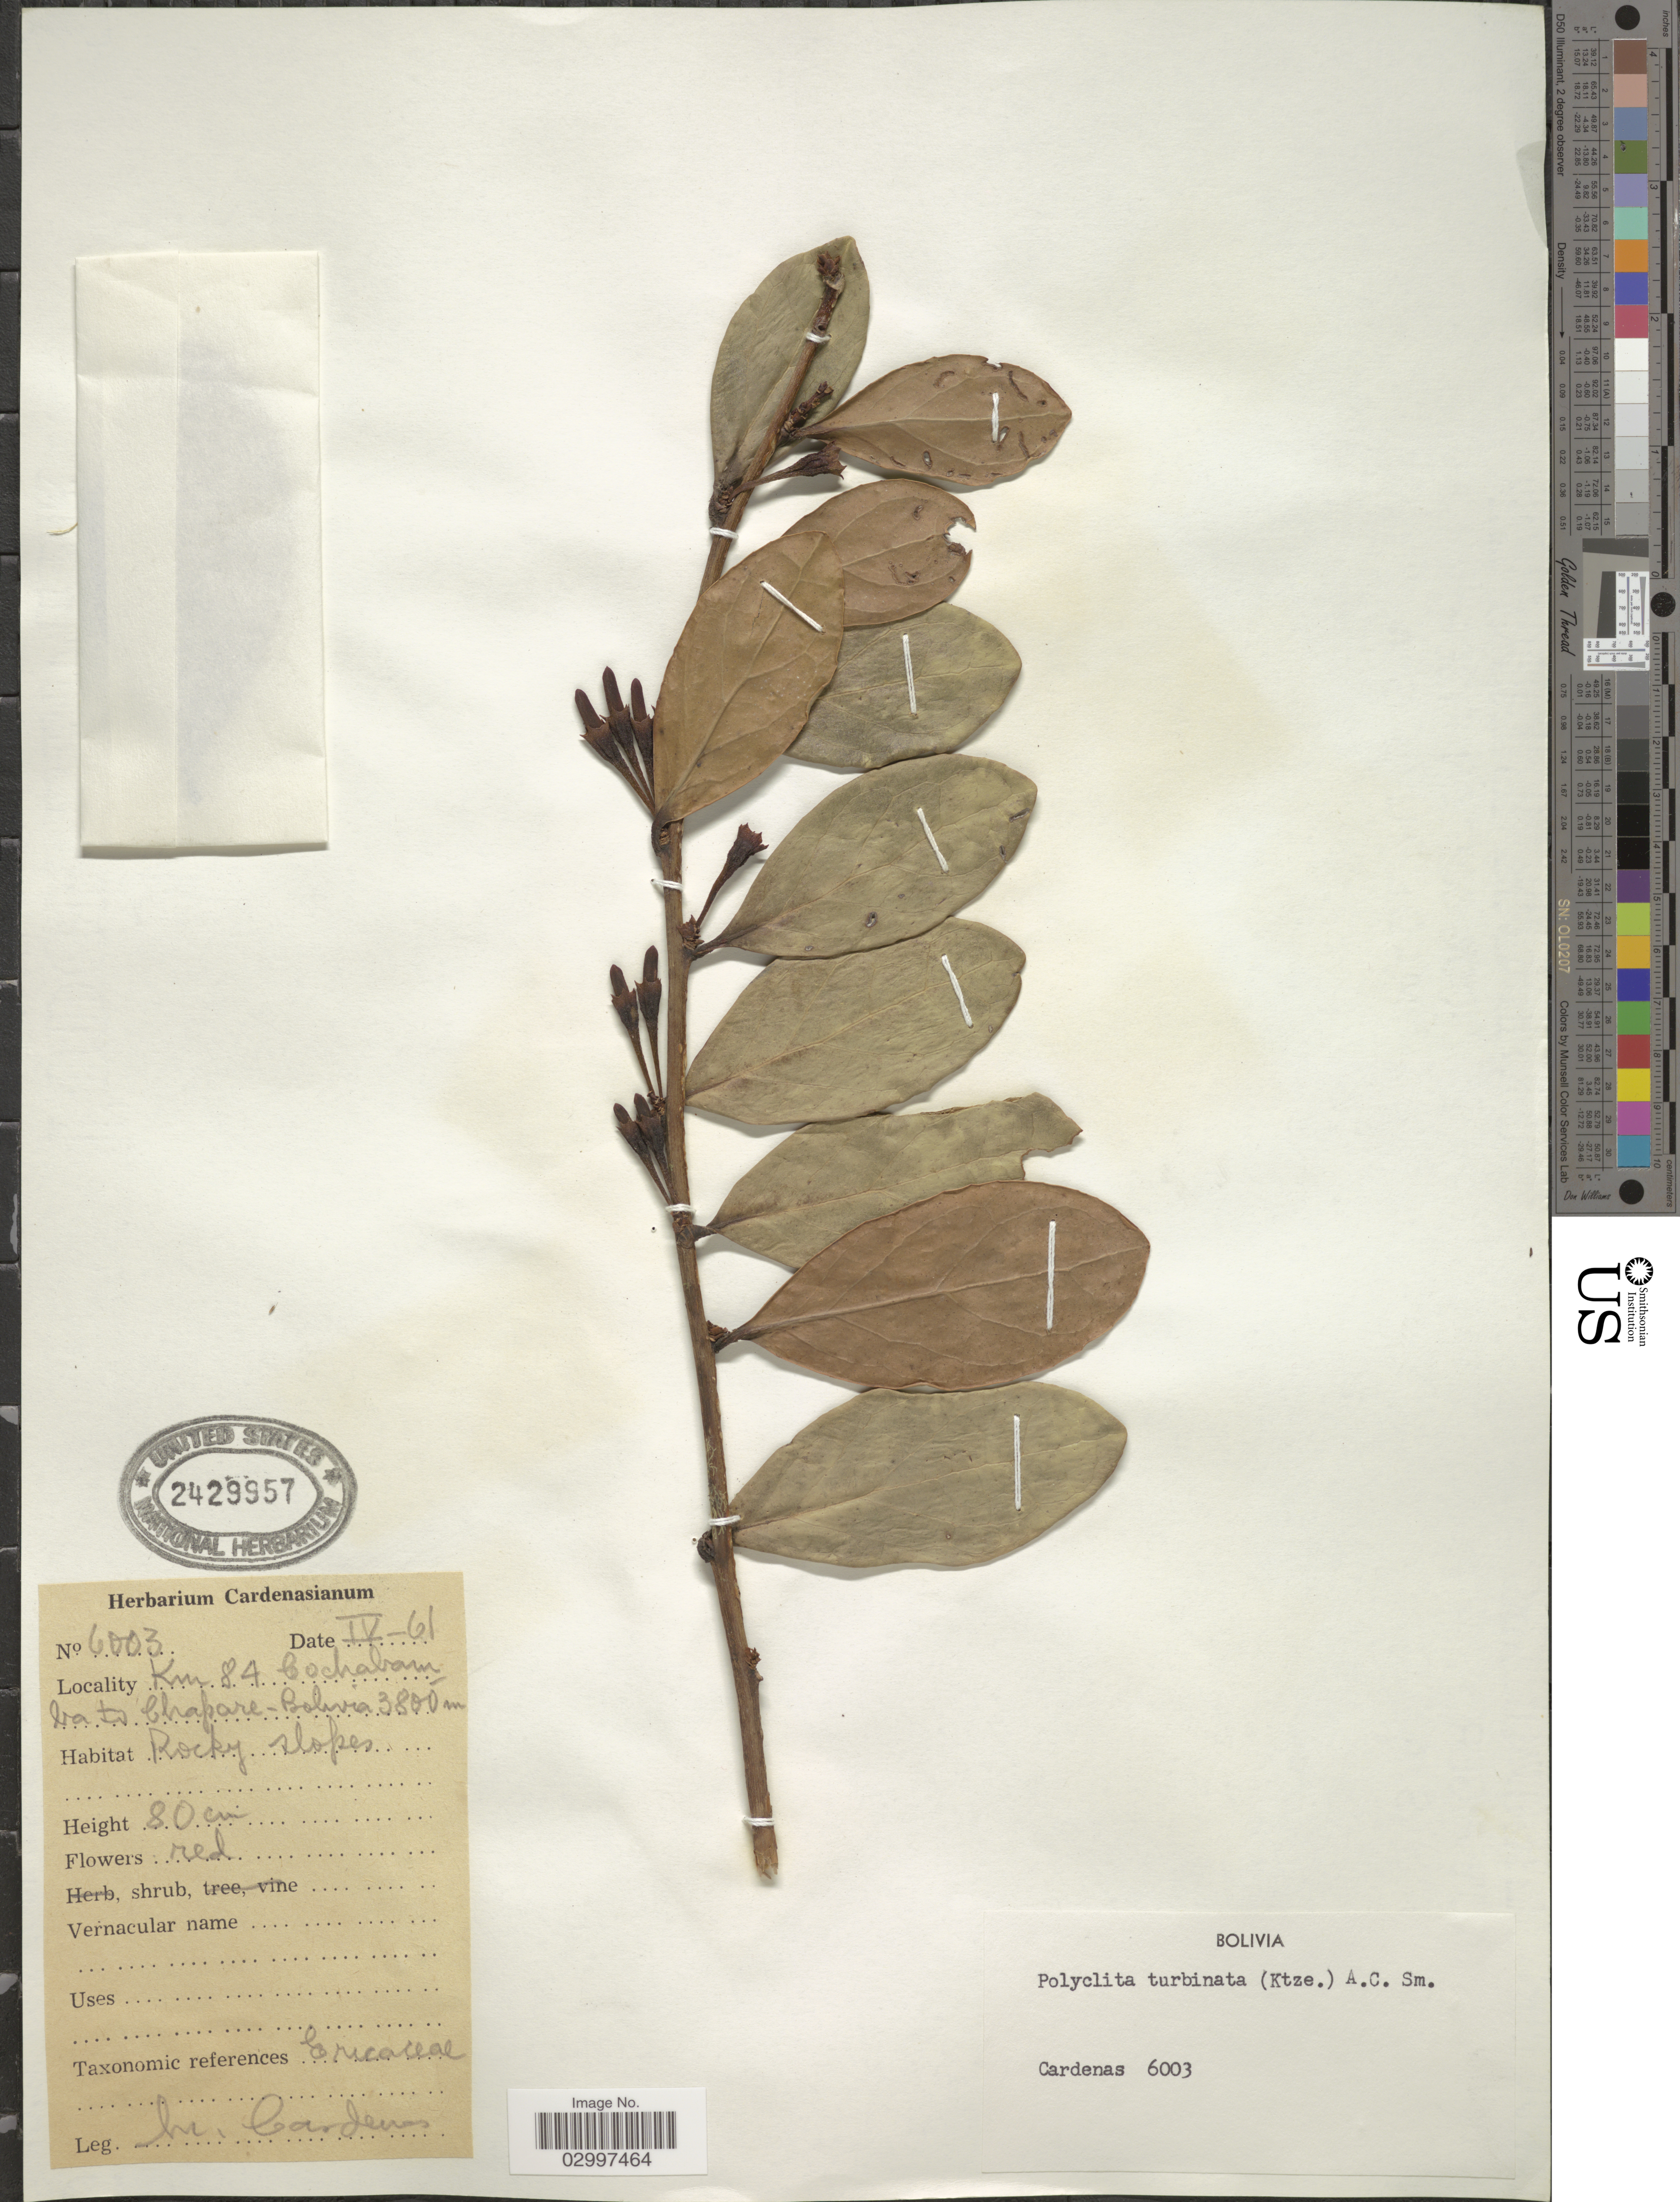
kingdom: Plantae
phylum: Tracheophyta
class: Magnoliopsida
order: Ericales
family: Ericaceae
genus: Polyclita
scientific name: Polyclita turbinata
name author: (Kuntze) A.C. Sm.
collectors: M. Cárdenas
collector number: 6003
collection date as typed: Transcribed d/m/y: /4/61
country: Bolivia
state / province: Cochabamba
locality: Km 84 Cochabamba Chapare.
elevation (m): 3800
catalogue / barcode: US 2429957